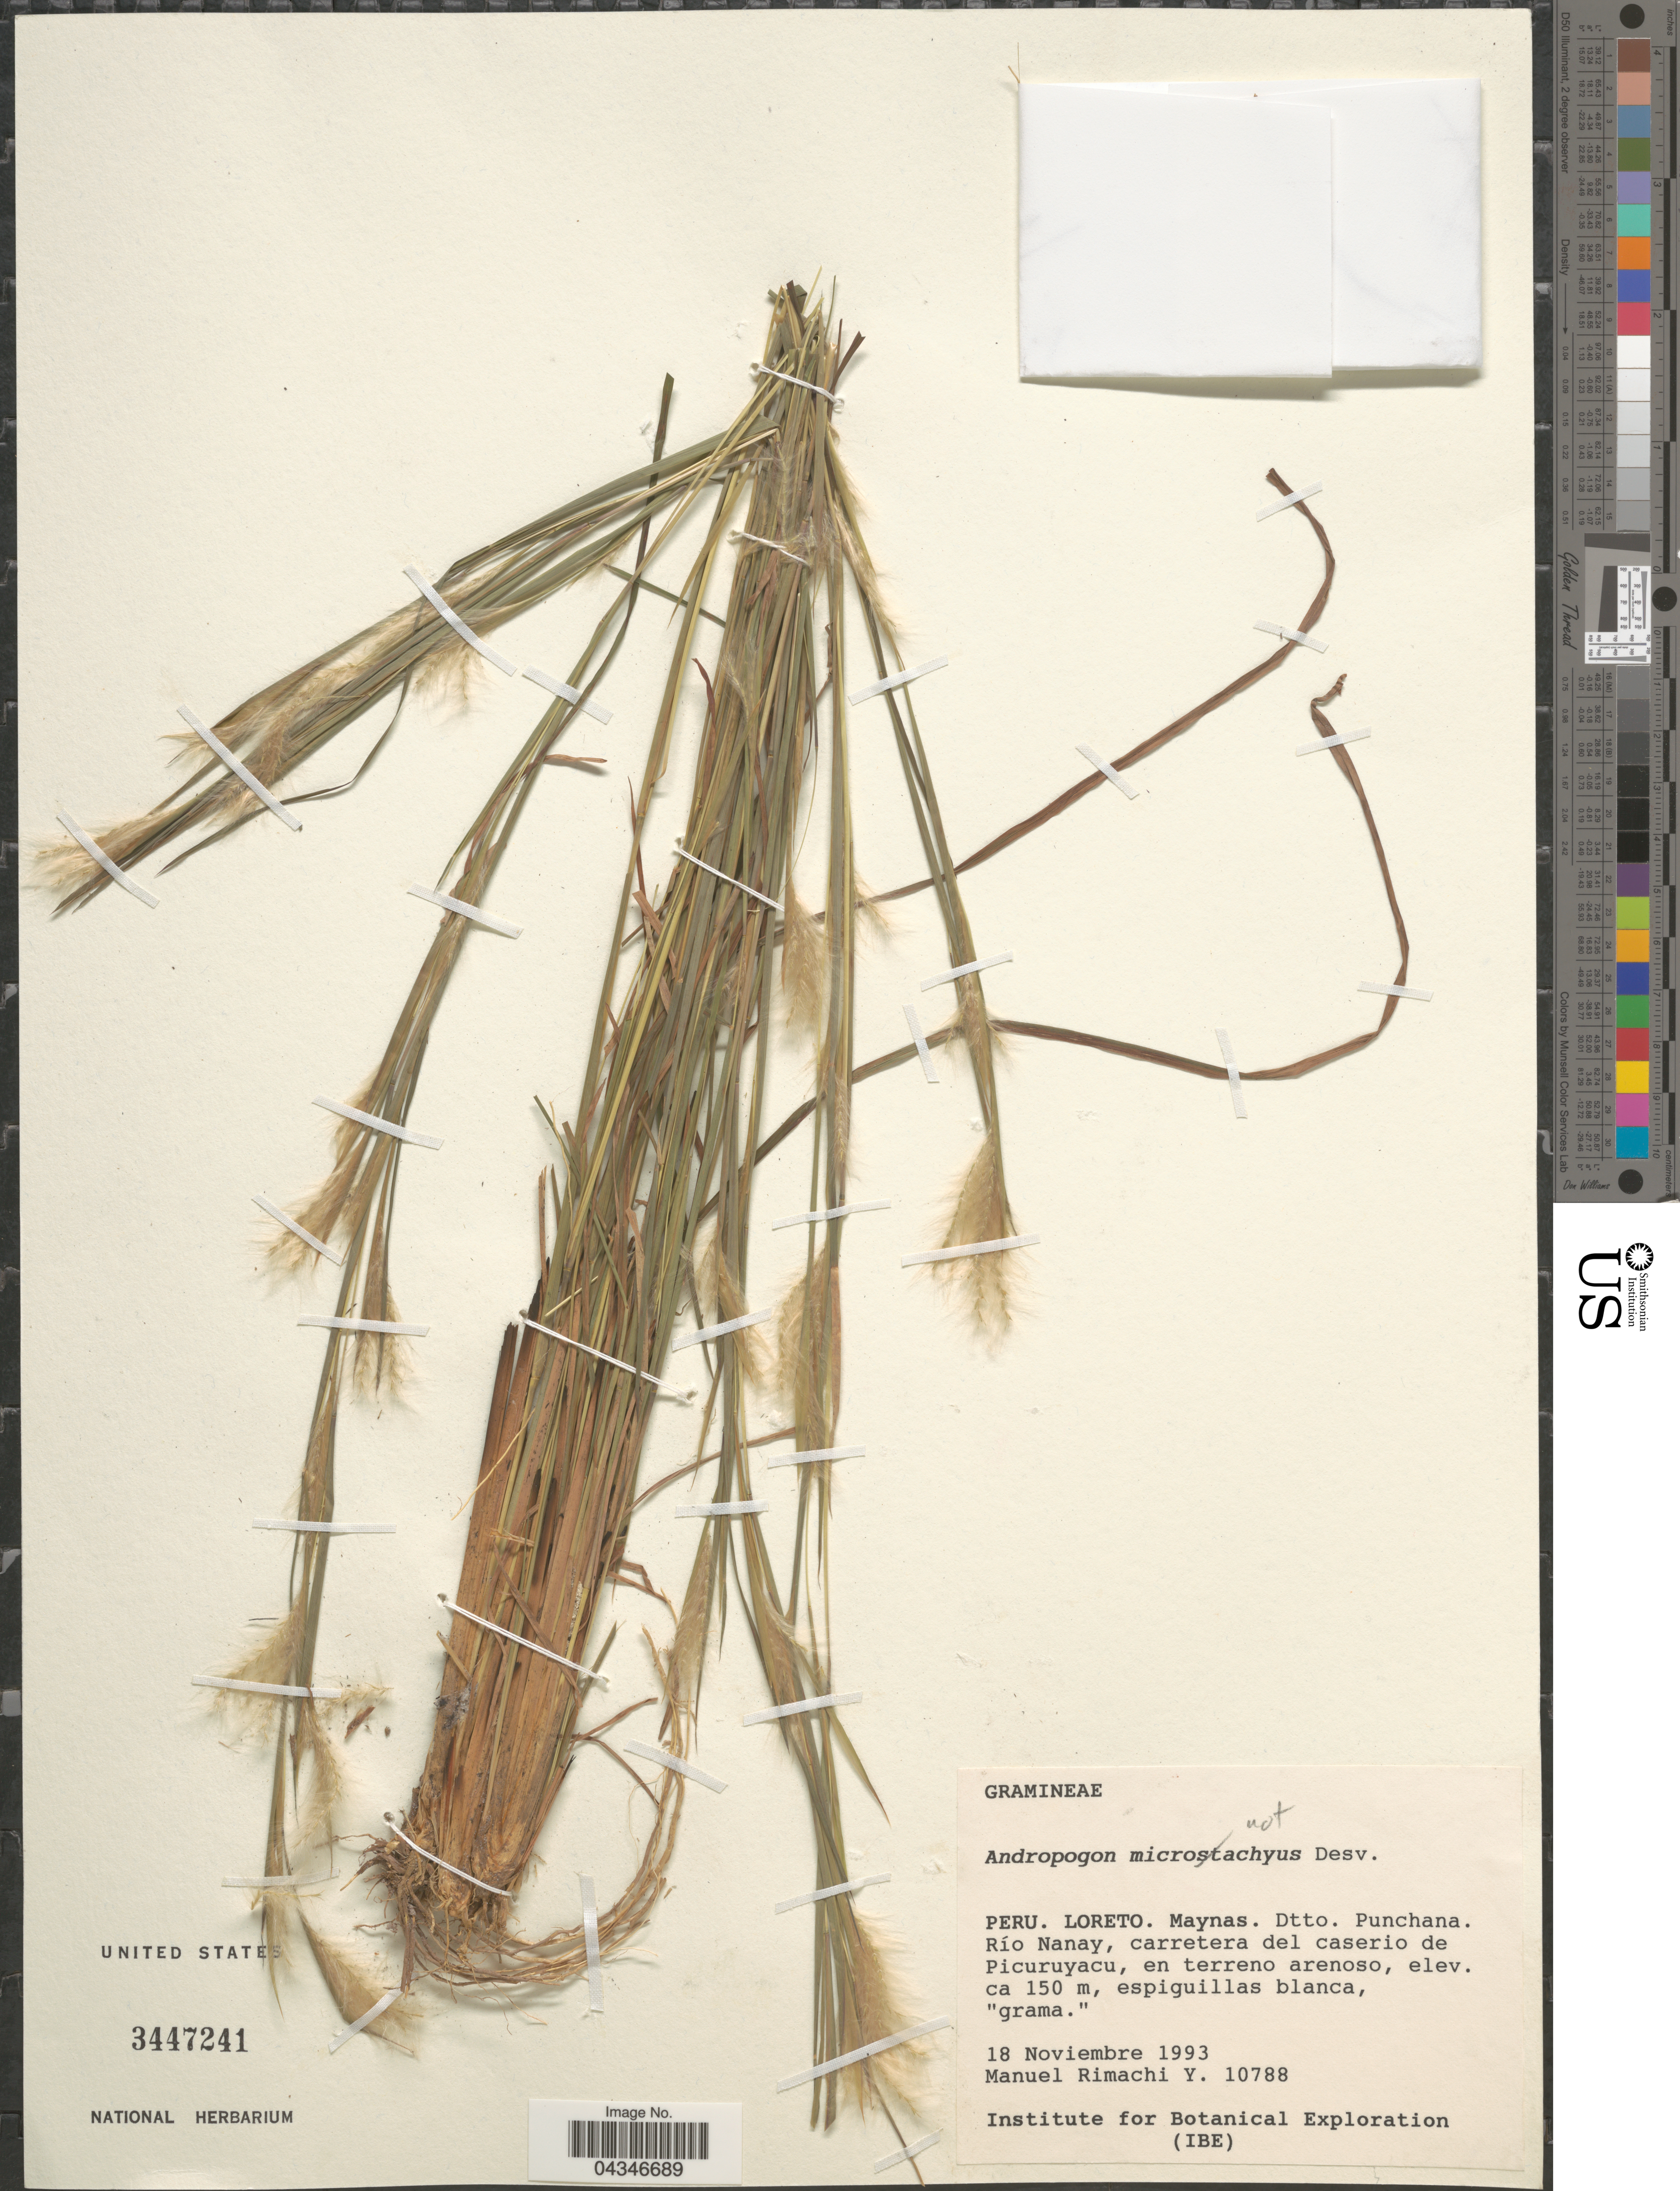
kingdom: Plantae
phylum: Tracheophyta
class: Liliopsida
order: Poales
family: Poaceae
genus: Andropogon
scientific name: Andropogon sp.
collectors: M. Rimachi Y.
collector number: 10788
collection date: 1993-11-18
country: Peru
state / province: Loreto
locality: Maynas. Dtto. Punchana. Río Nanay, carretera del caserio de Picuruyacu, en terreno arenoso. Botanical Exploration.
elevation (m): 150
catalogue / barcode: US 3447241